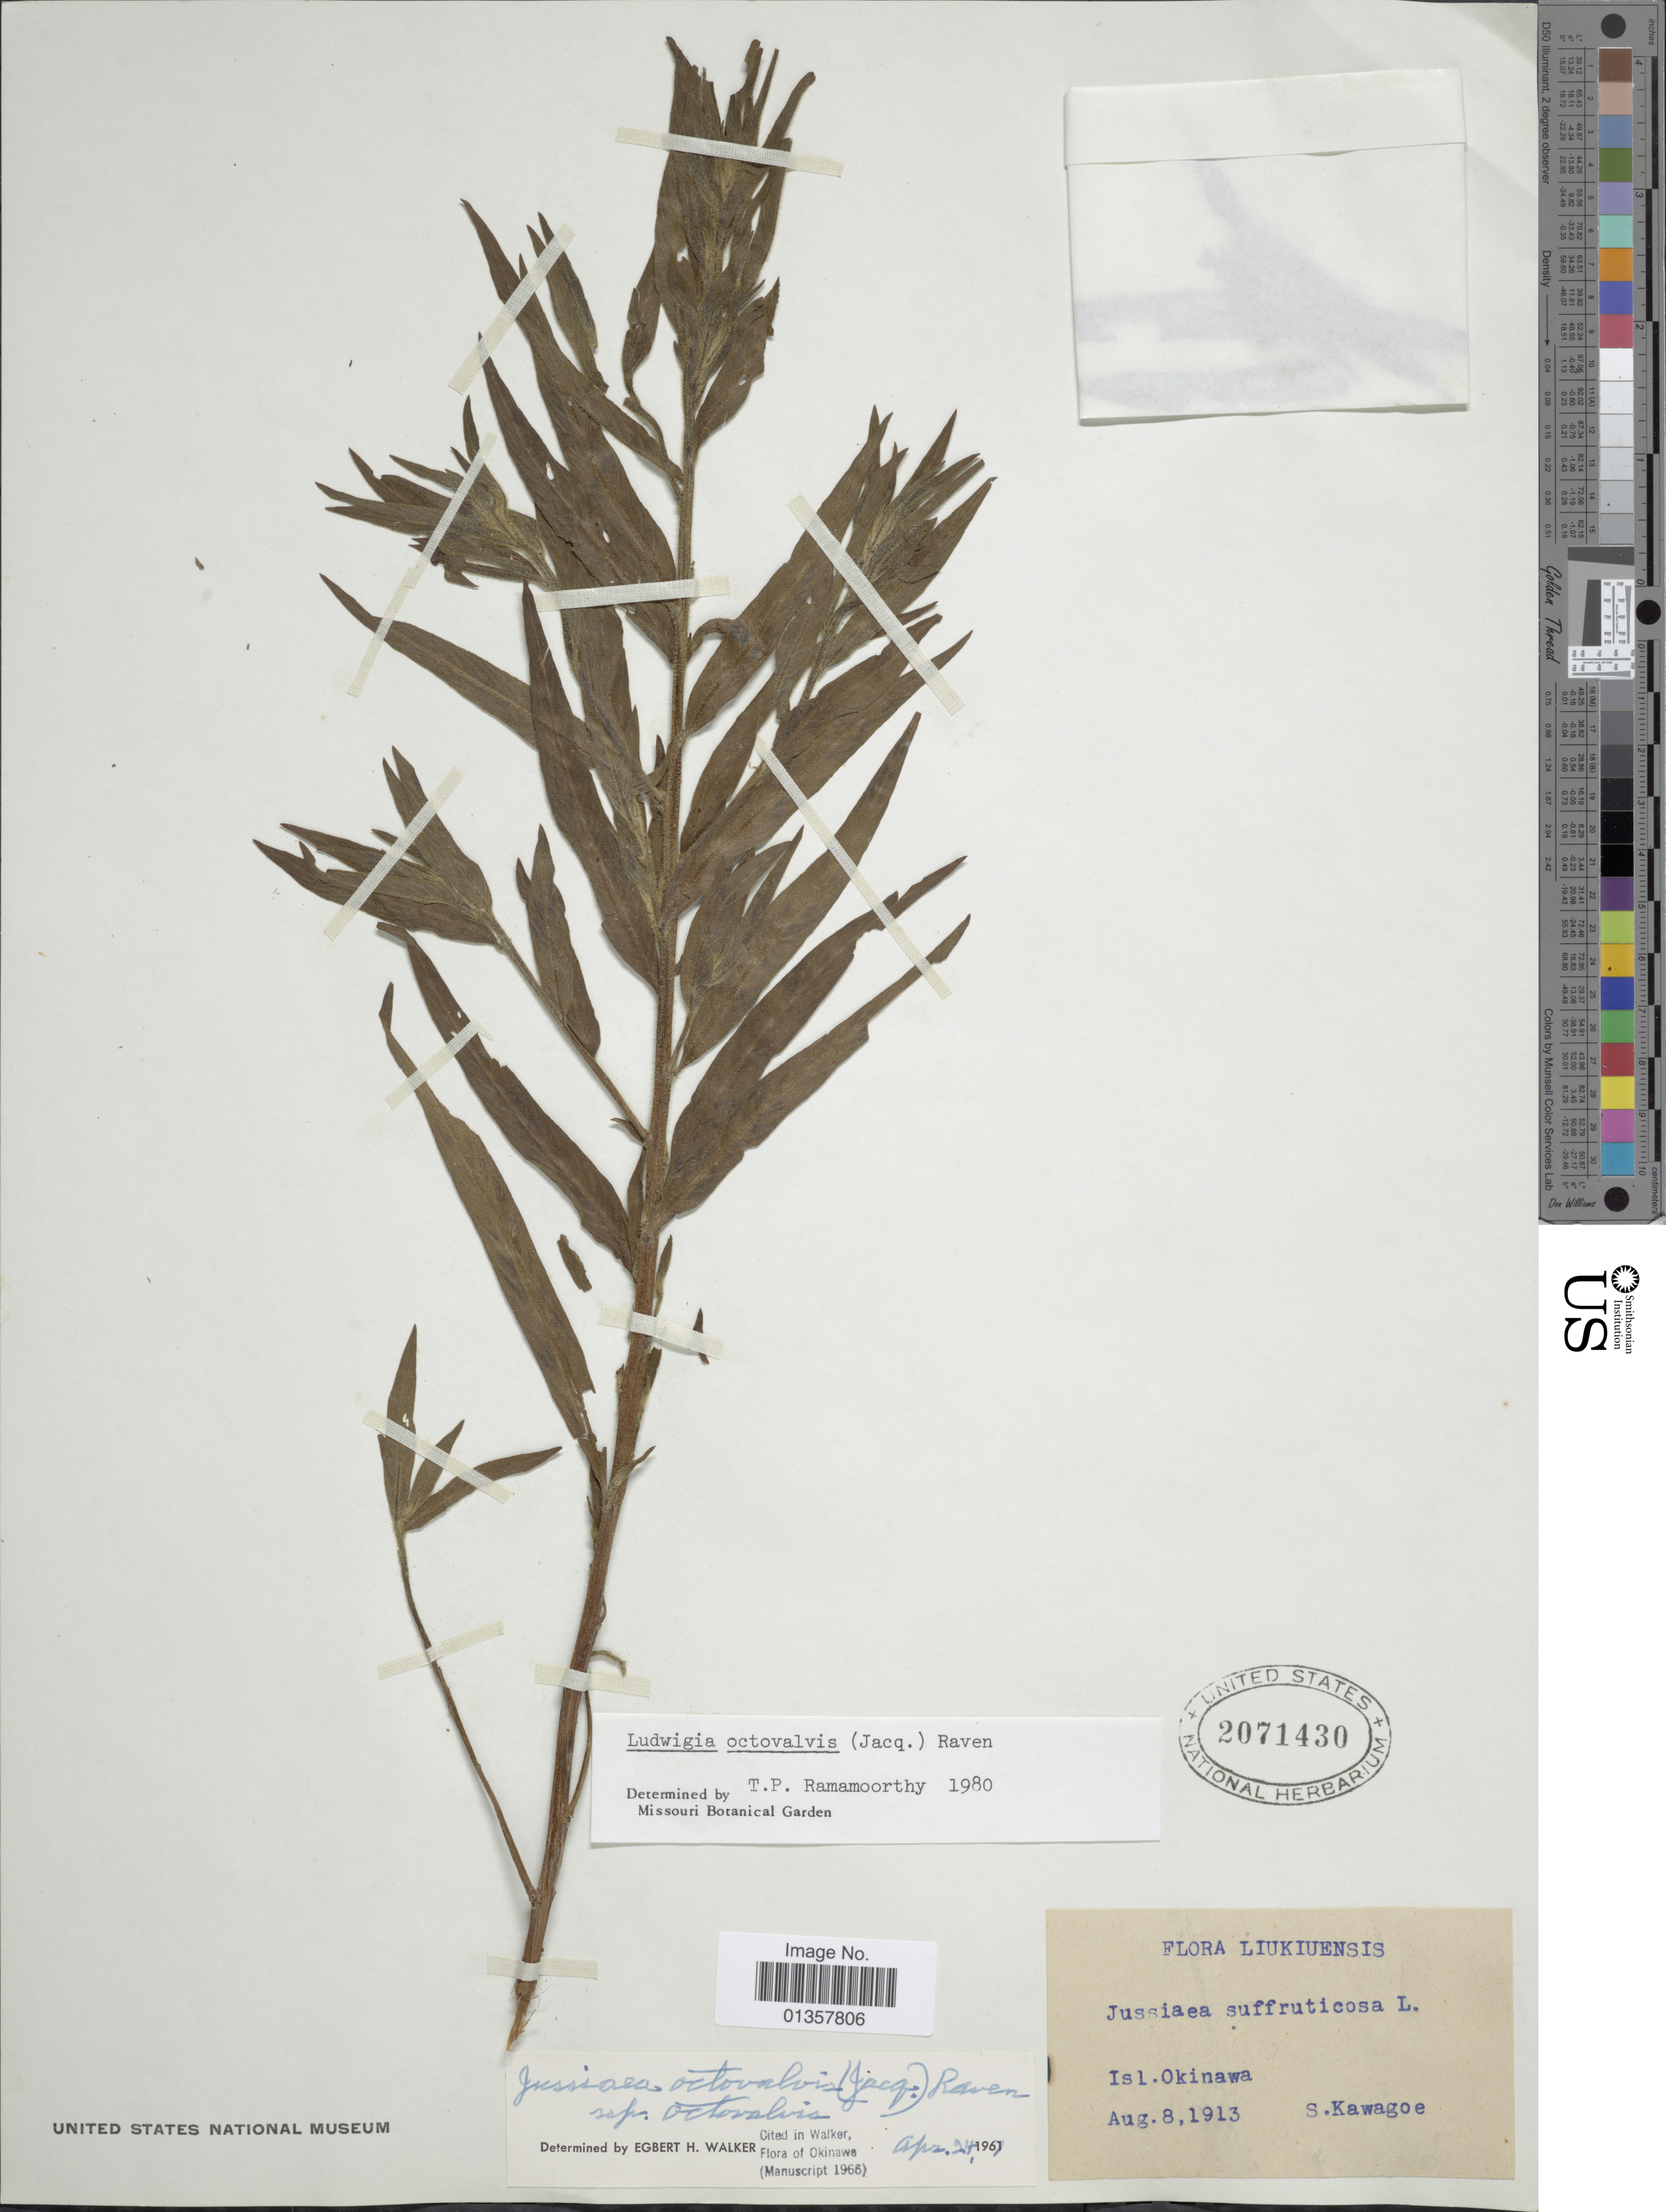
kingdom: Plantae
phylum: Tracheophyta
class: Magnoliopsida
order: Myrtales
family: Onagraceae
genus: Ludwigia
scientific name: Ludwigia octovalvis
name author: (Jacq.) P.H. Raven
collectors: S. Kawagoe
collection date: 1913-08-08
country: Japan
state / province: Okinawa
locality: Liukiuensis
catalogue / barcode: US 2071430